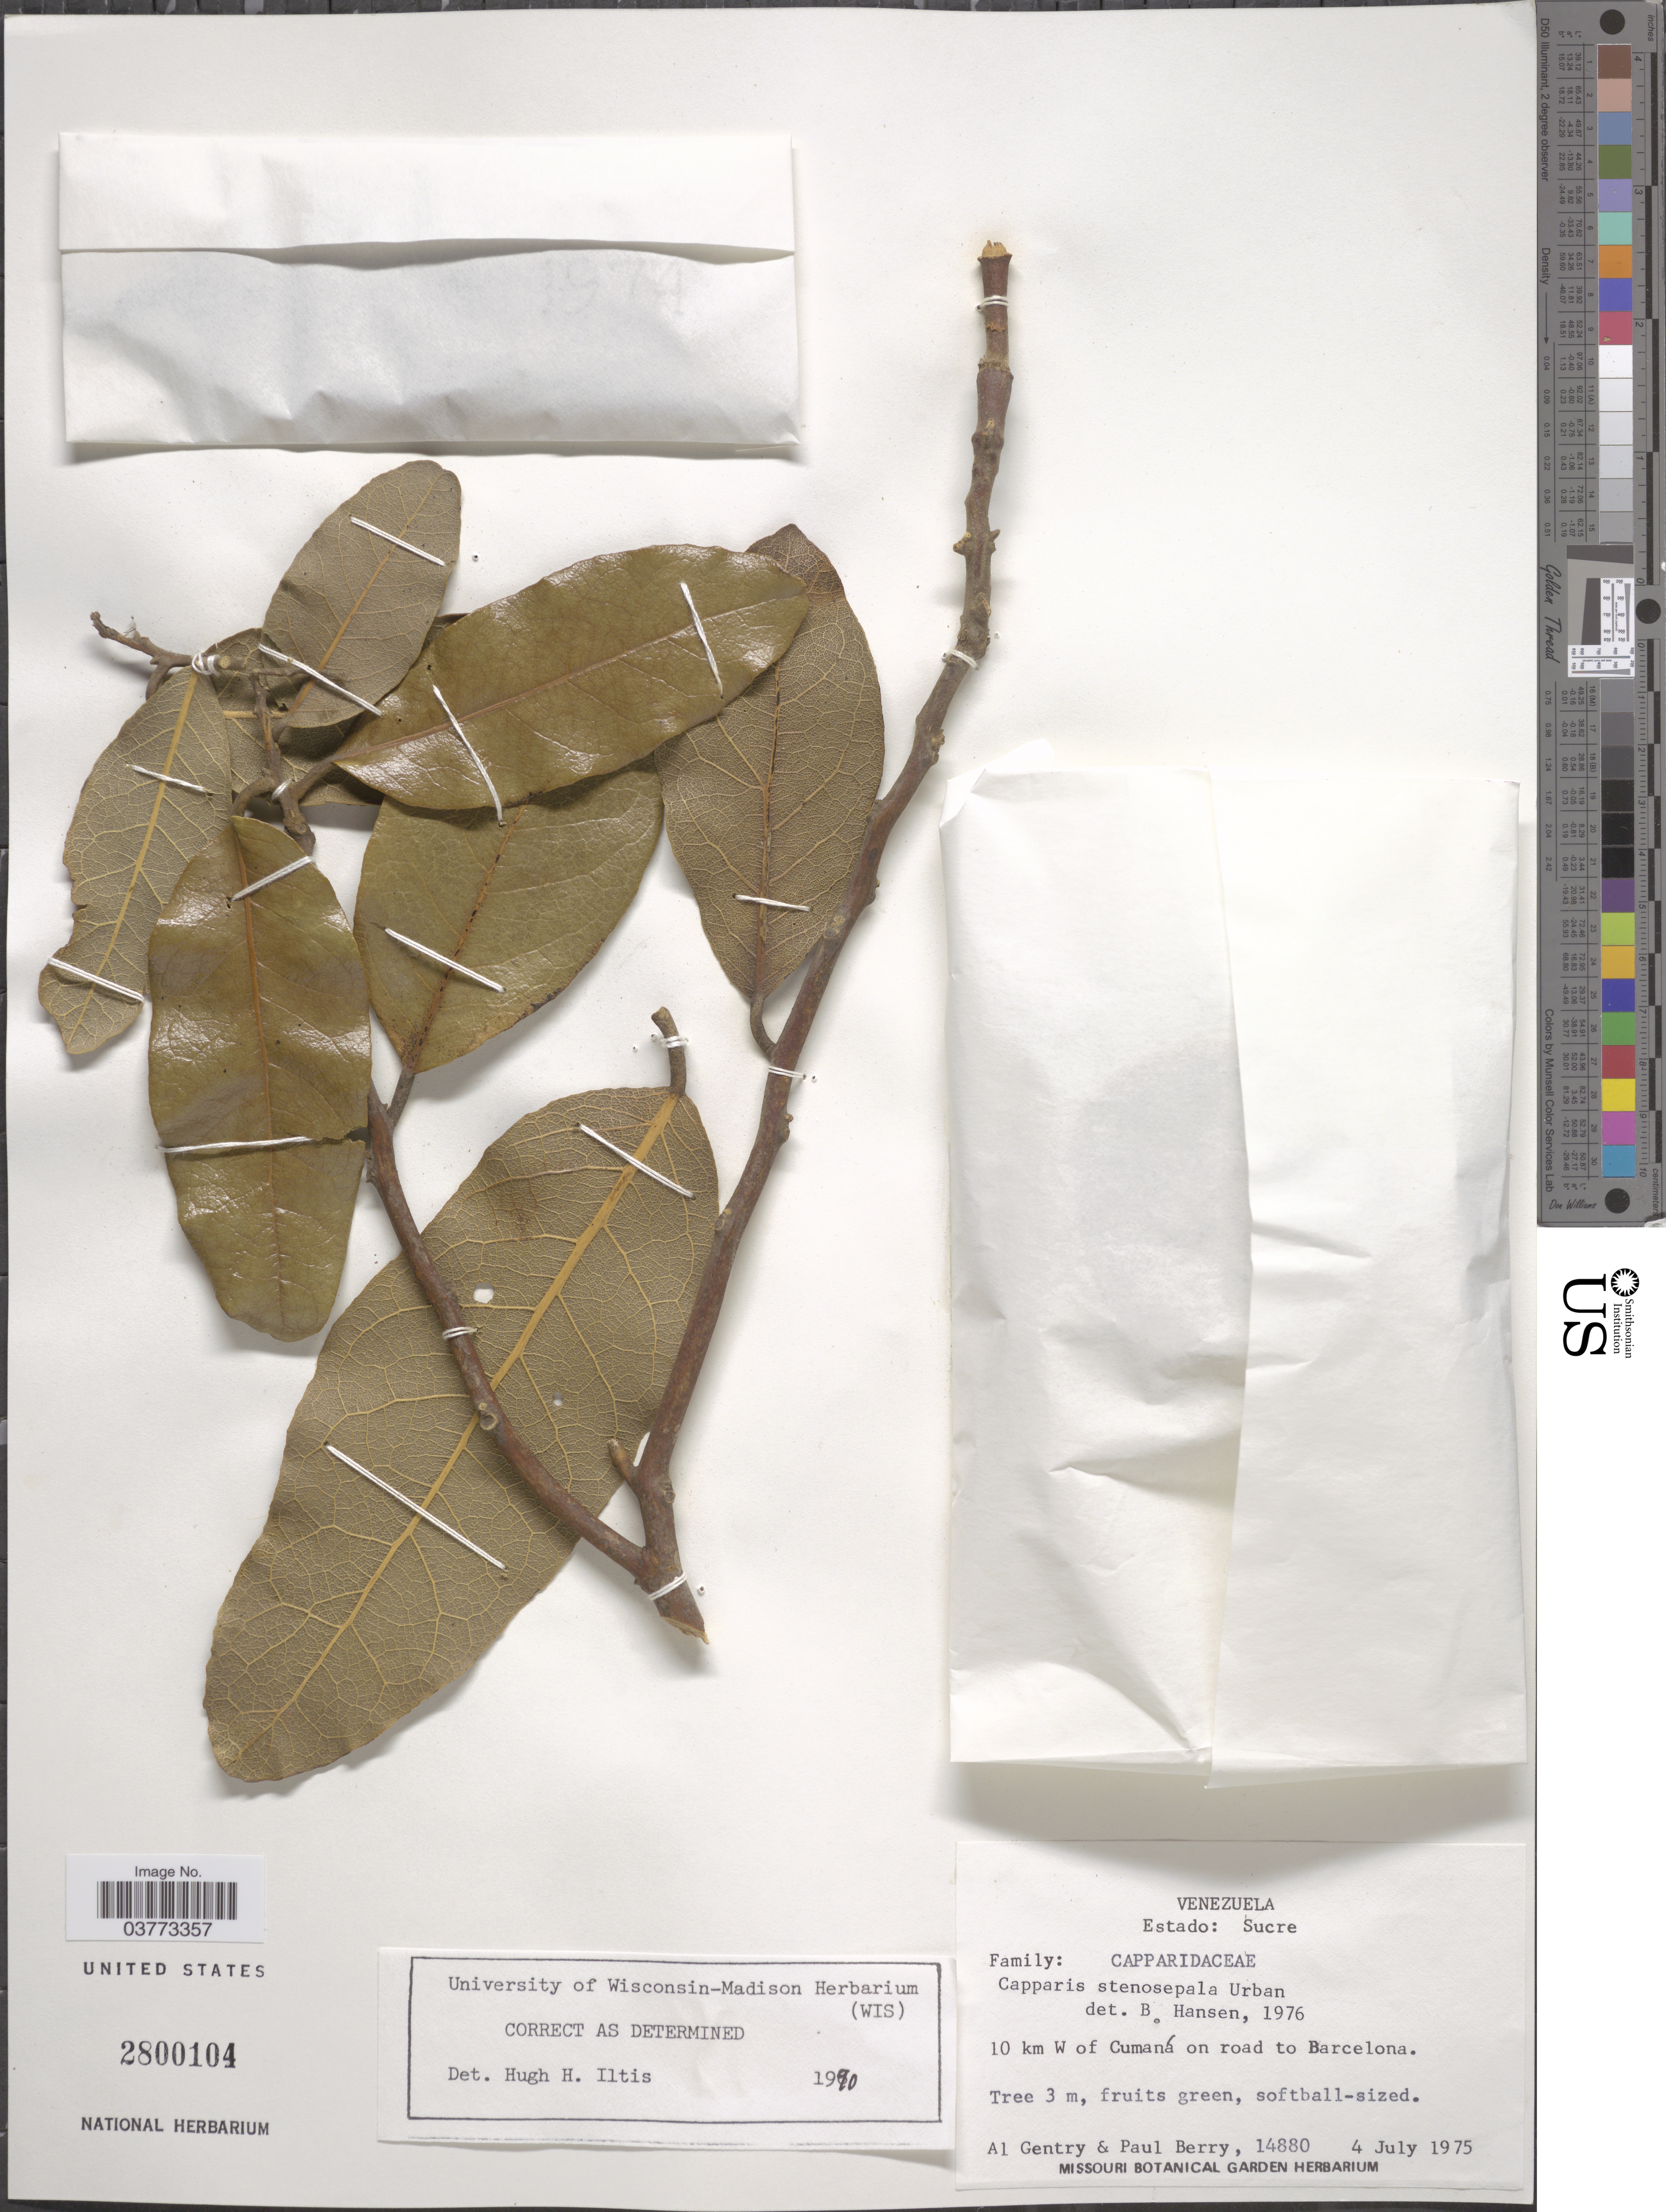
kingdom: Plantae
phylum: Tracheophyta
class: Magnoliopsida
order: Brassicales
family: Capparaceae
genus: Calanthea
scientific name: Calanthea stenosepala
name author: (Urb.) Cornejo & Iltis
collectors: A. H. Gentry & P. T. Berry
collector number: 14880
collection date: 1975-07-04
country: Venezuela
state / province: Sucre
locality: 10 km W of Cumaná on road to Barcelona.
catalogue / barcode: US 2800104